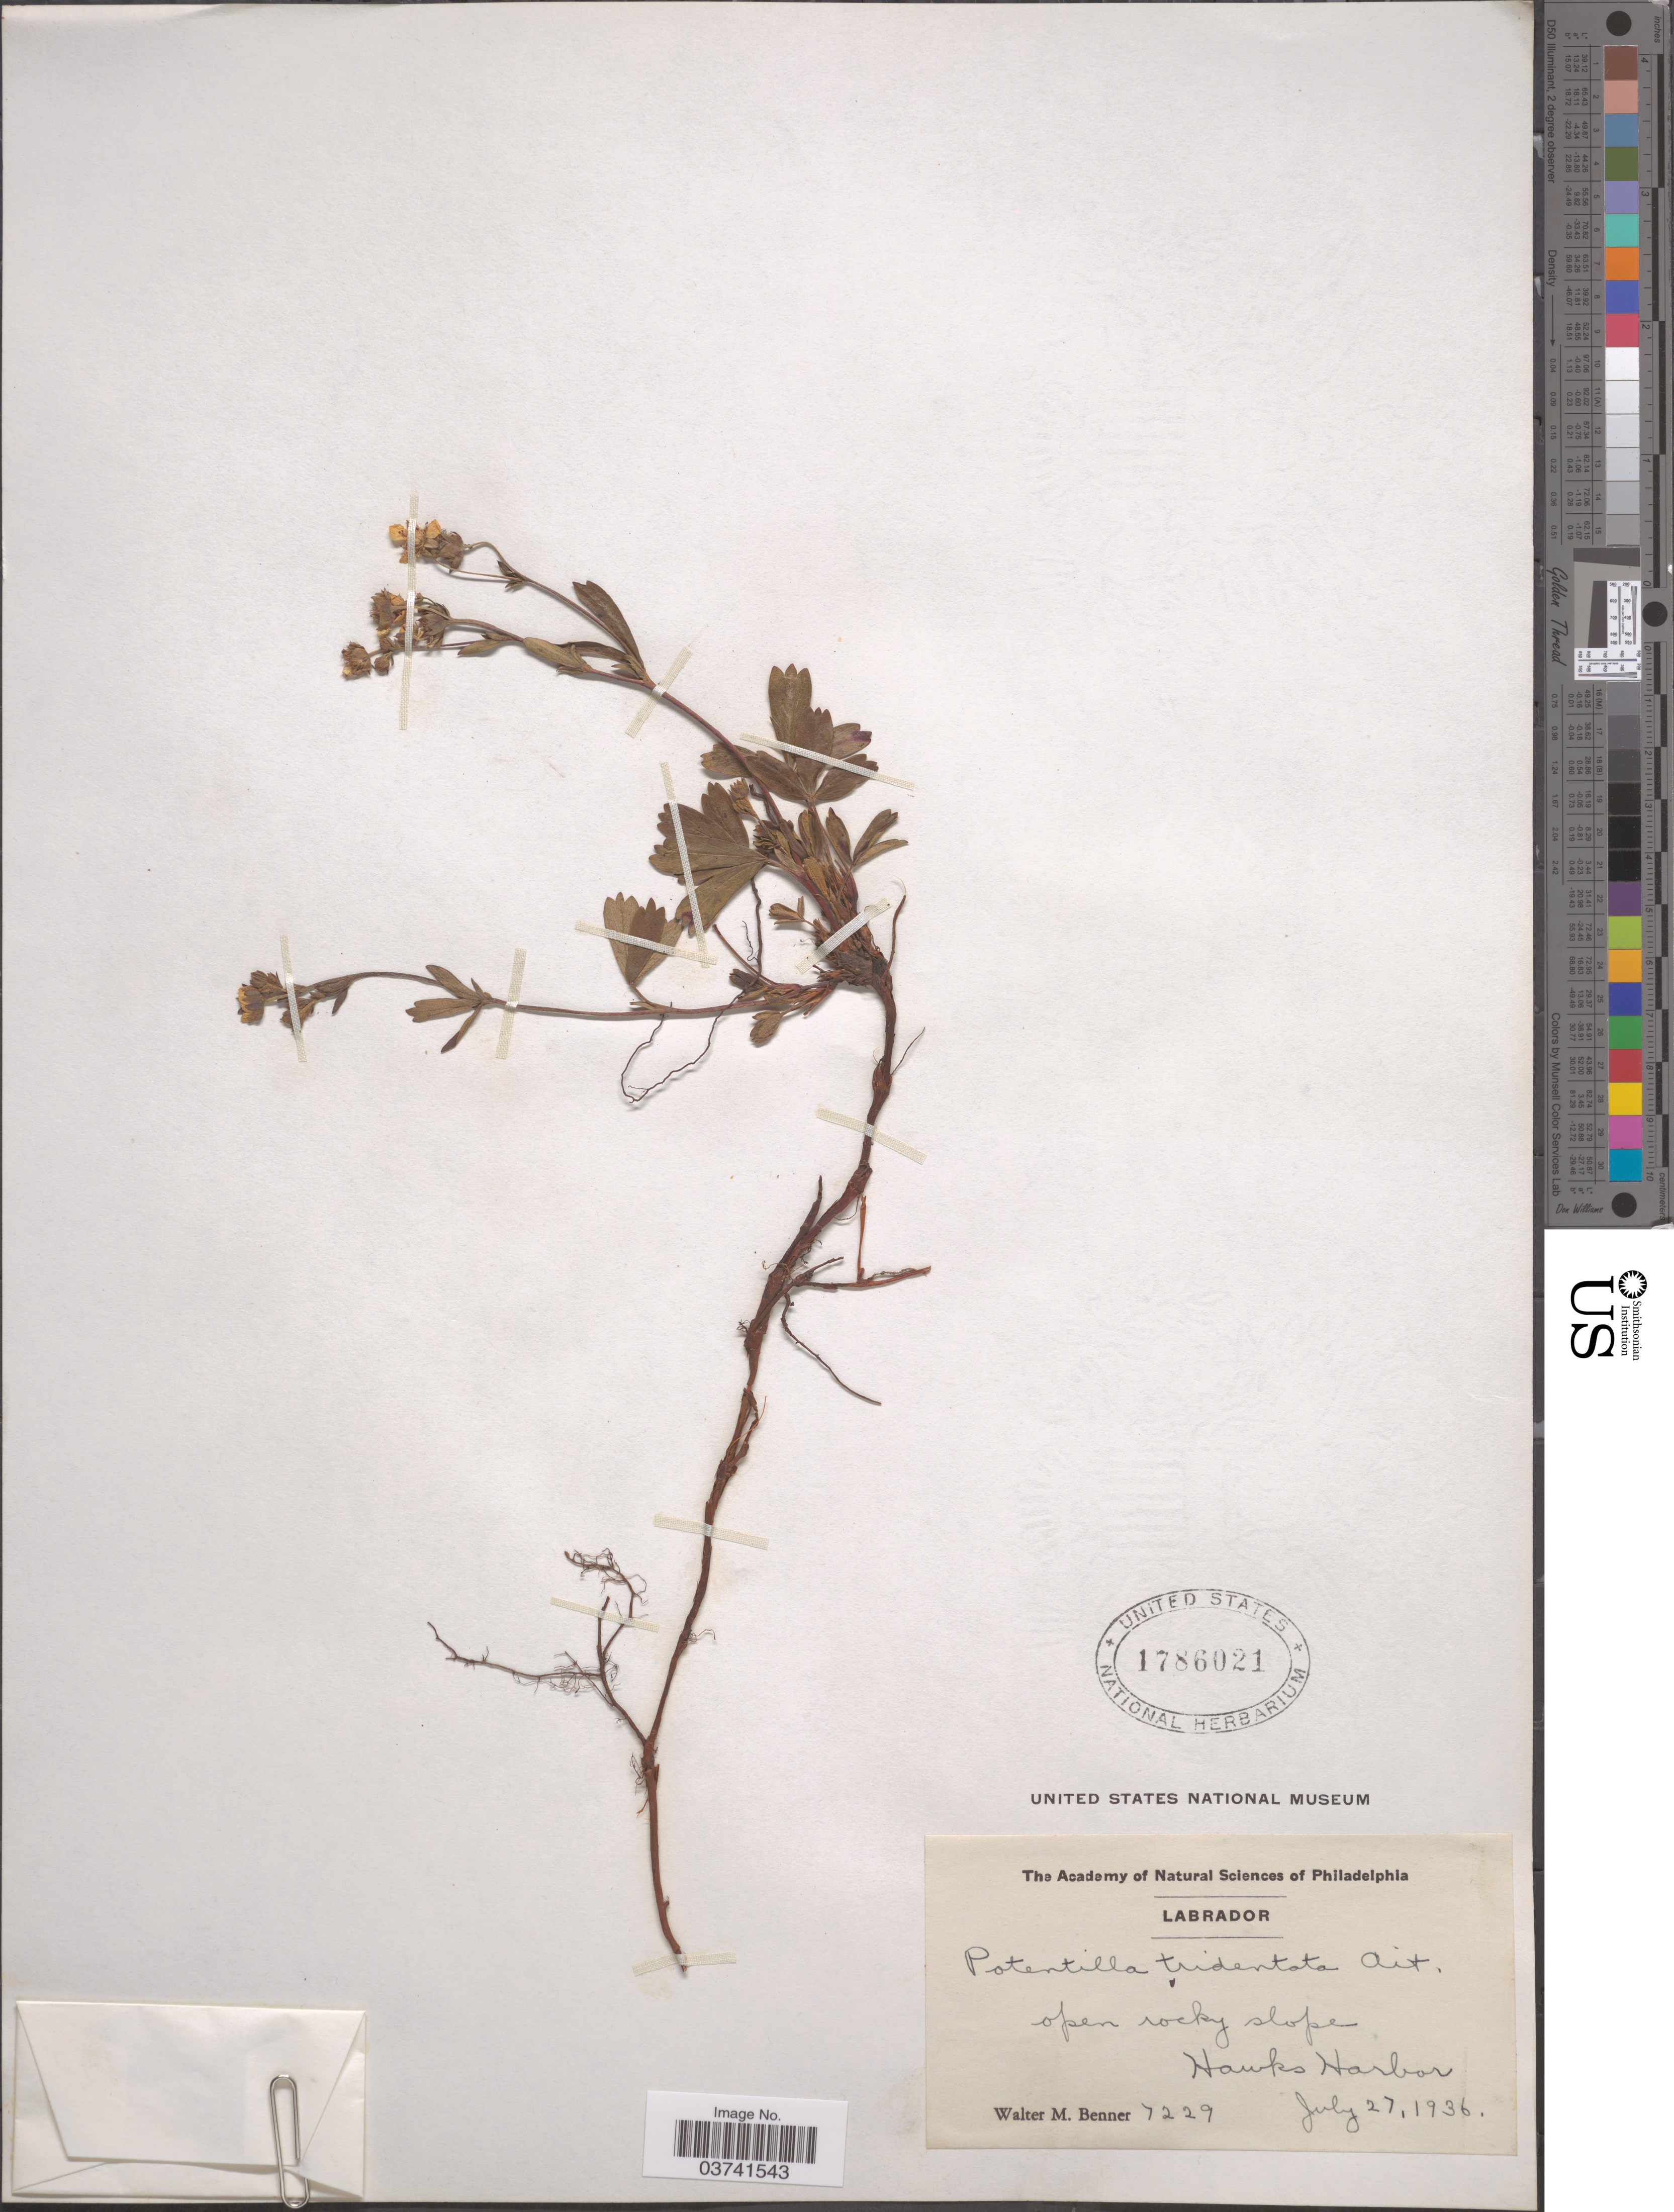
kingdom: Plantae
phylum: Tracheophyta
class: Magnoliopsida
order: Rosales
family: Rosaceae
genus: Potentilla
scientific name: Potentilla tridentata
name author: Aiton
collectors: W. Benner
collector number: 7229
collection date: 1936-07-27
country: Canada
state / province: Newfoundland and Labrador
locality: Labrador. Hawks Harbor.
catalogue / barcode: US 1786021